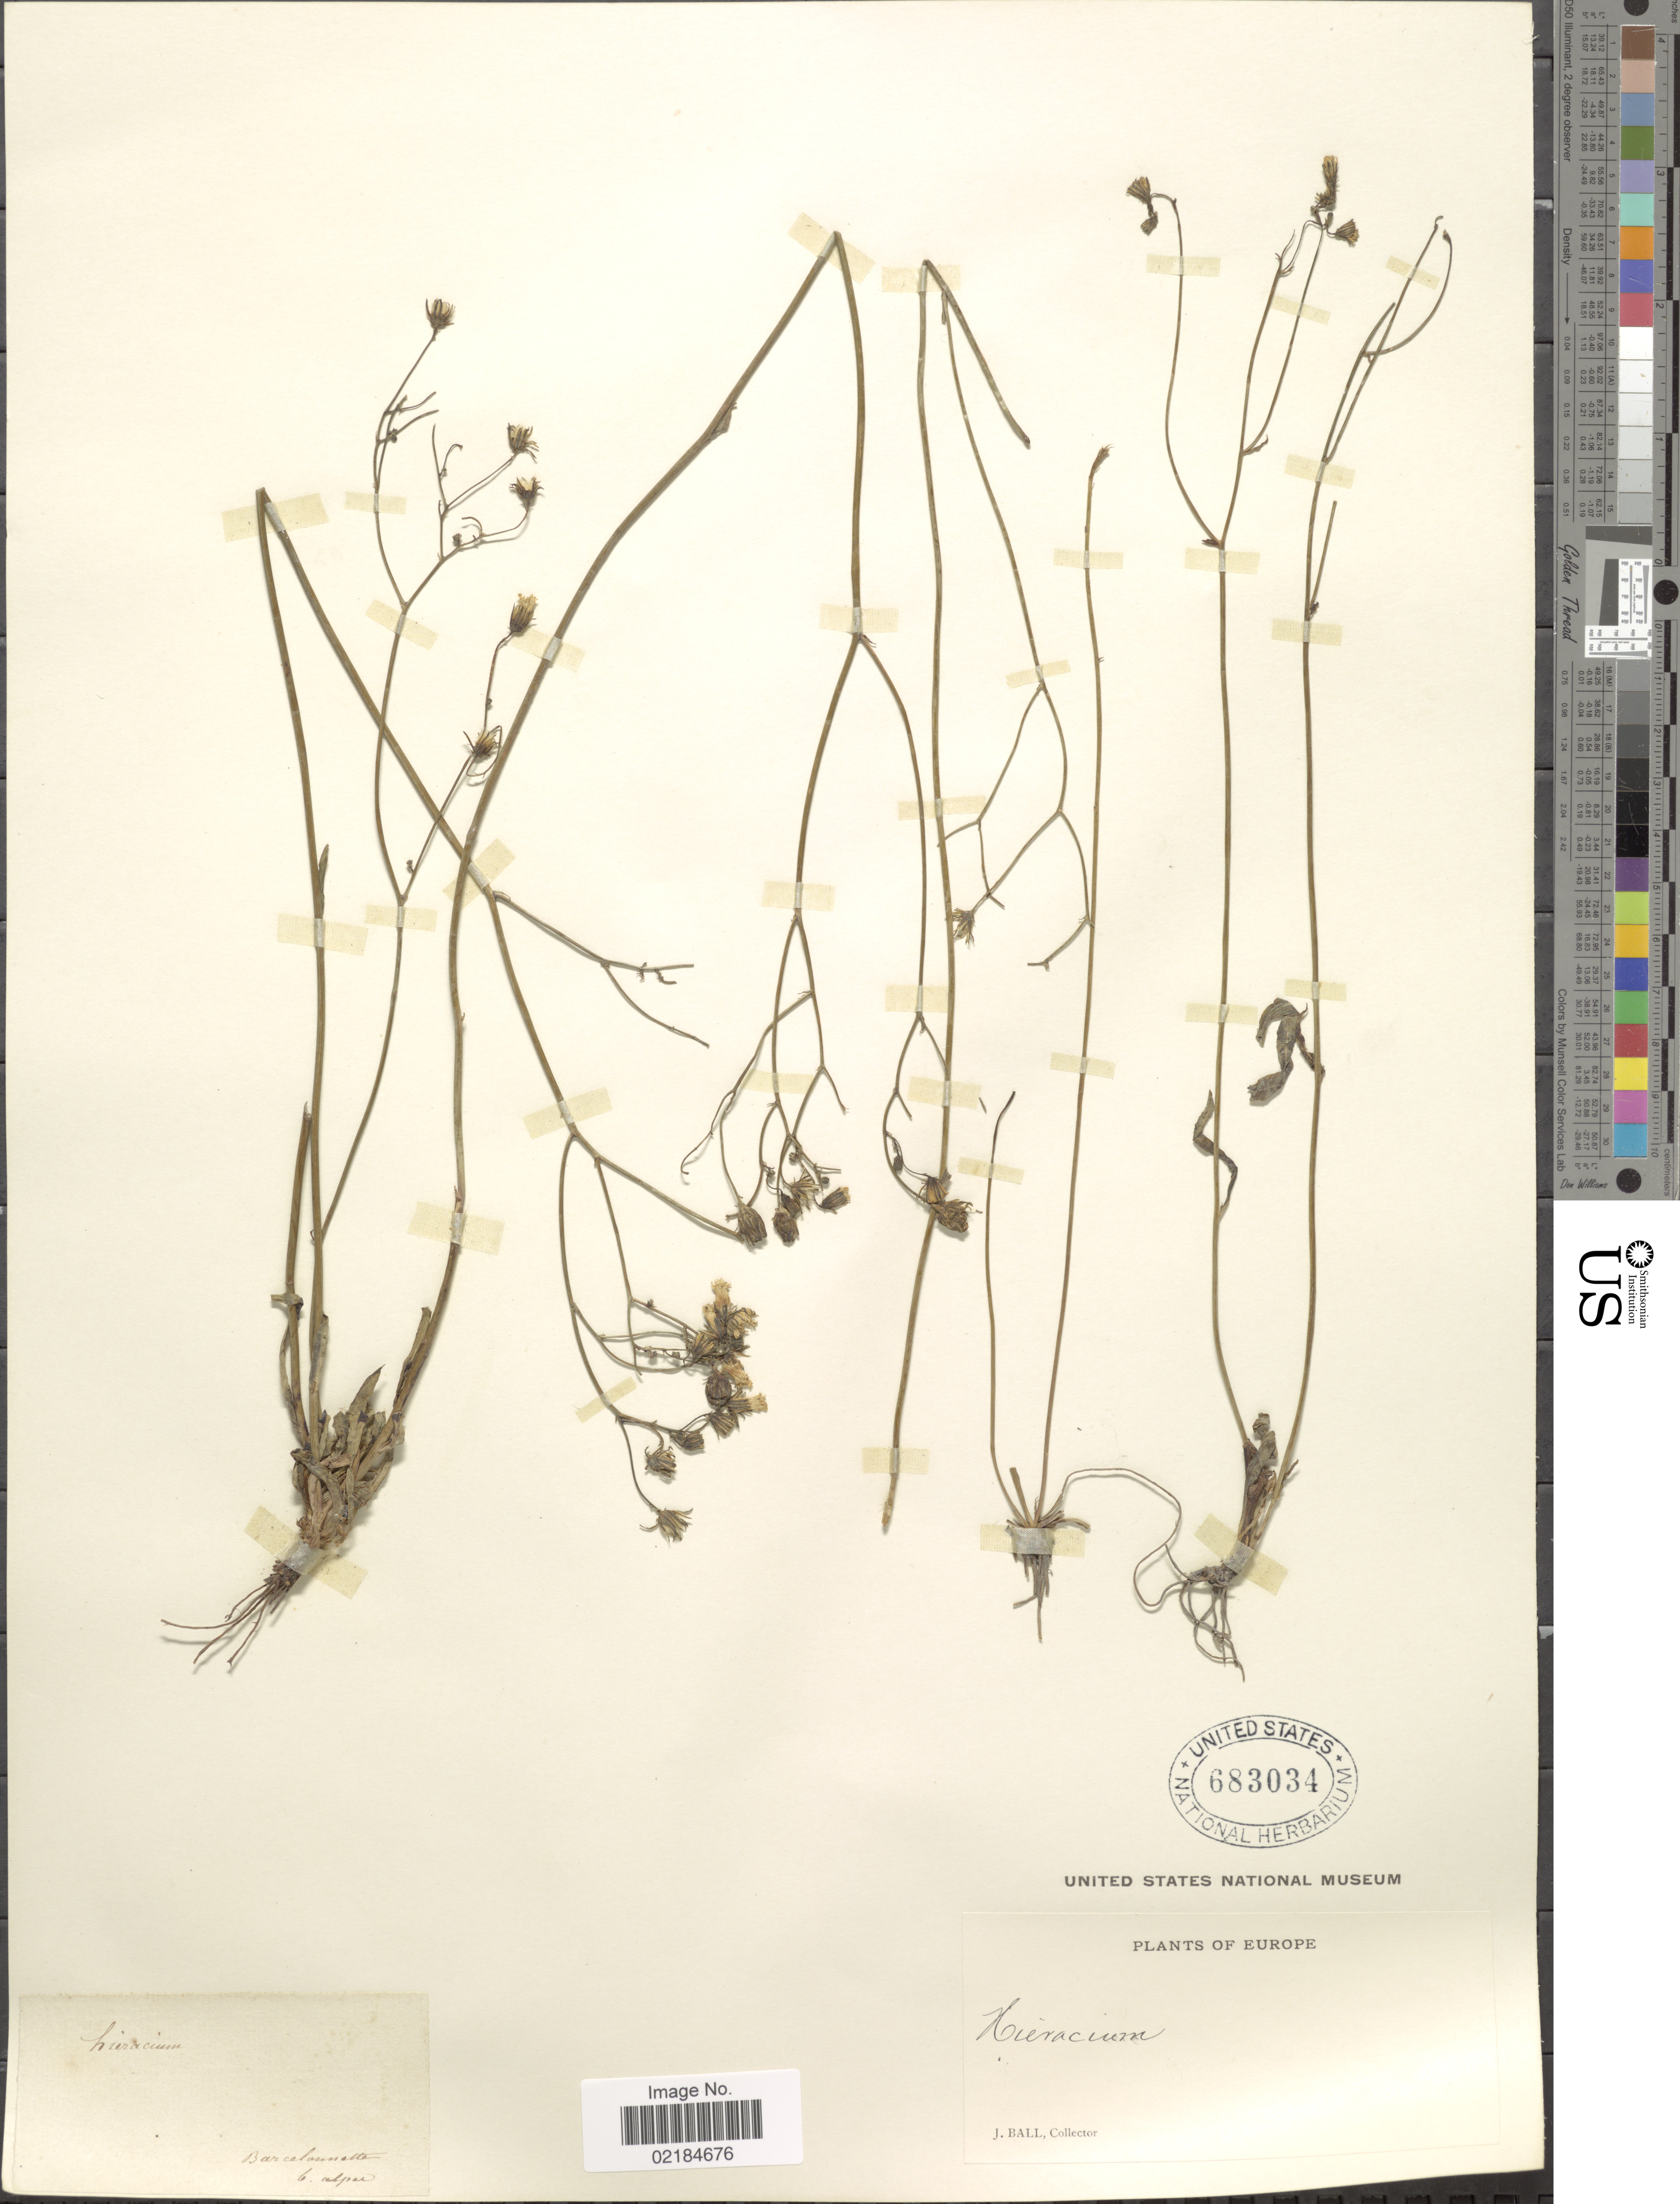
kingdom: Plantae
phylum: Tracheophyta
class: Magnoliopsida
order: Asterales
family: Asteraceae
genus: Hieracium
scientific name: Hieracium repandulare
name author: Druce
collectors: J. Ball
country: France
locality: Europe, Barcelonnette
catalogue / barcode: US 683034